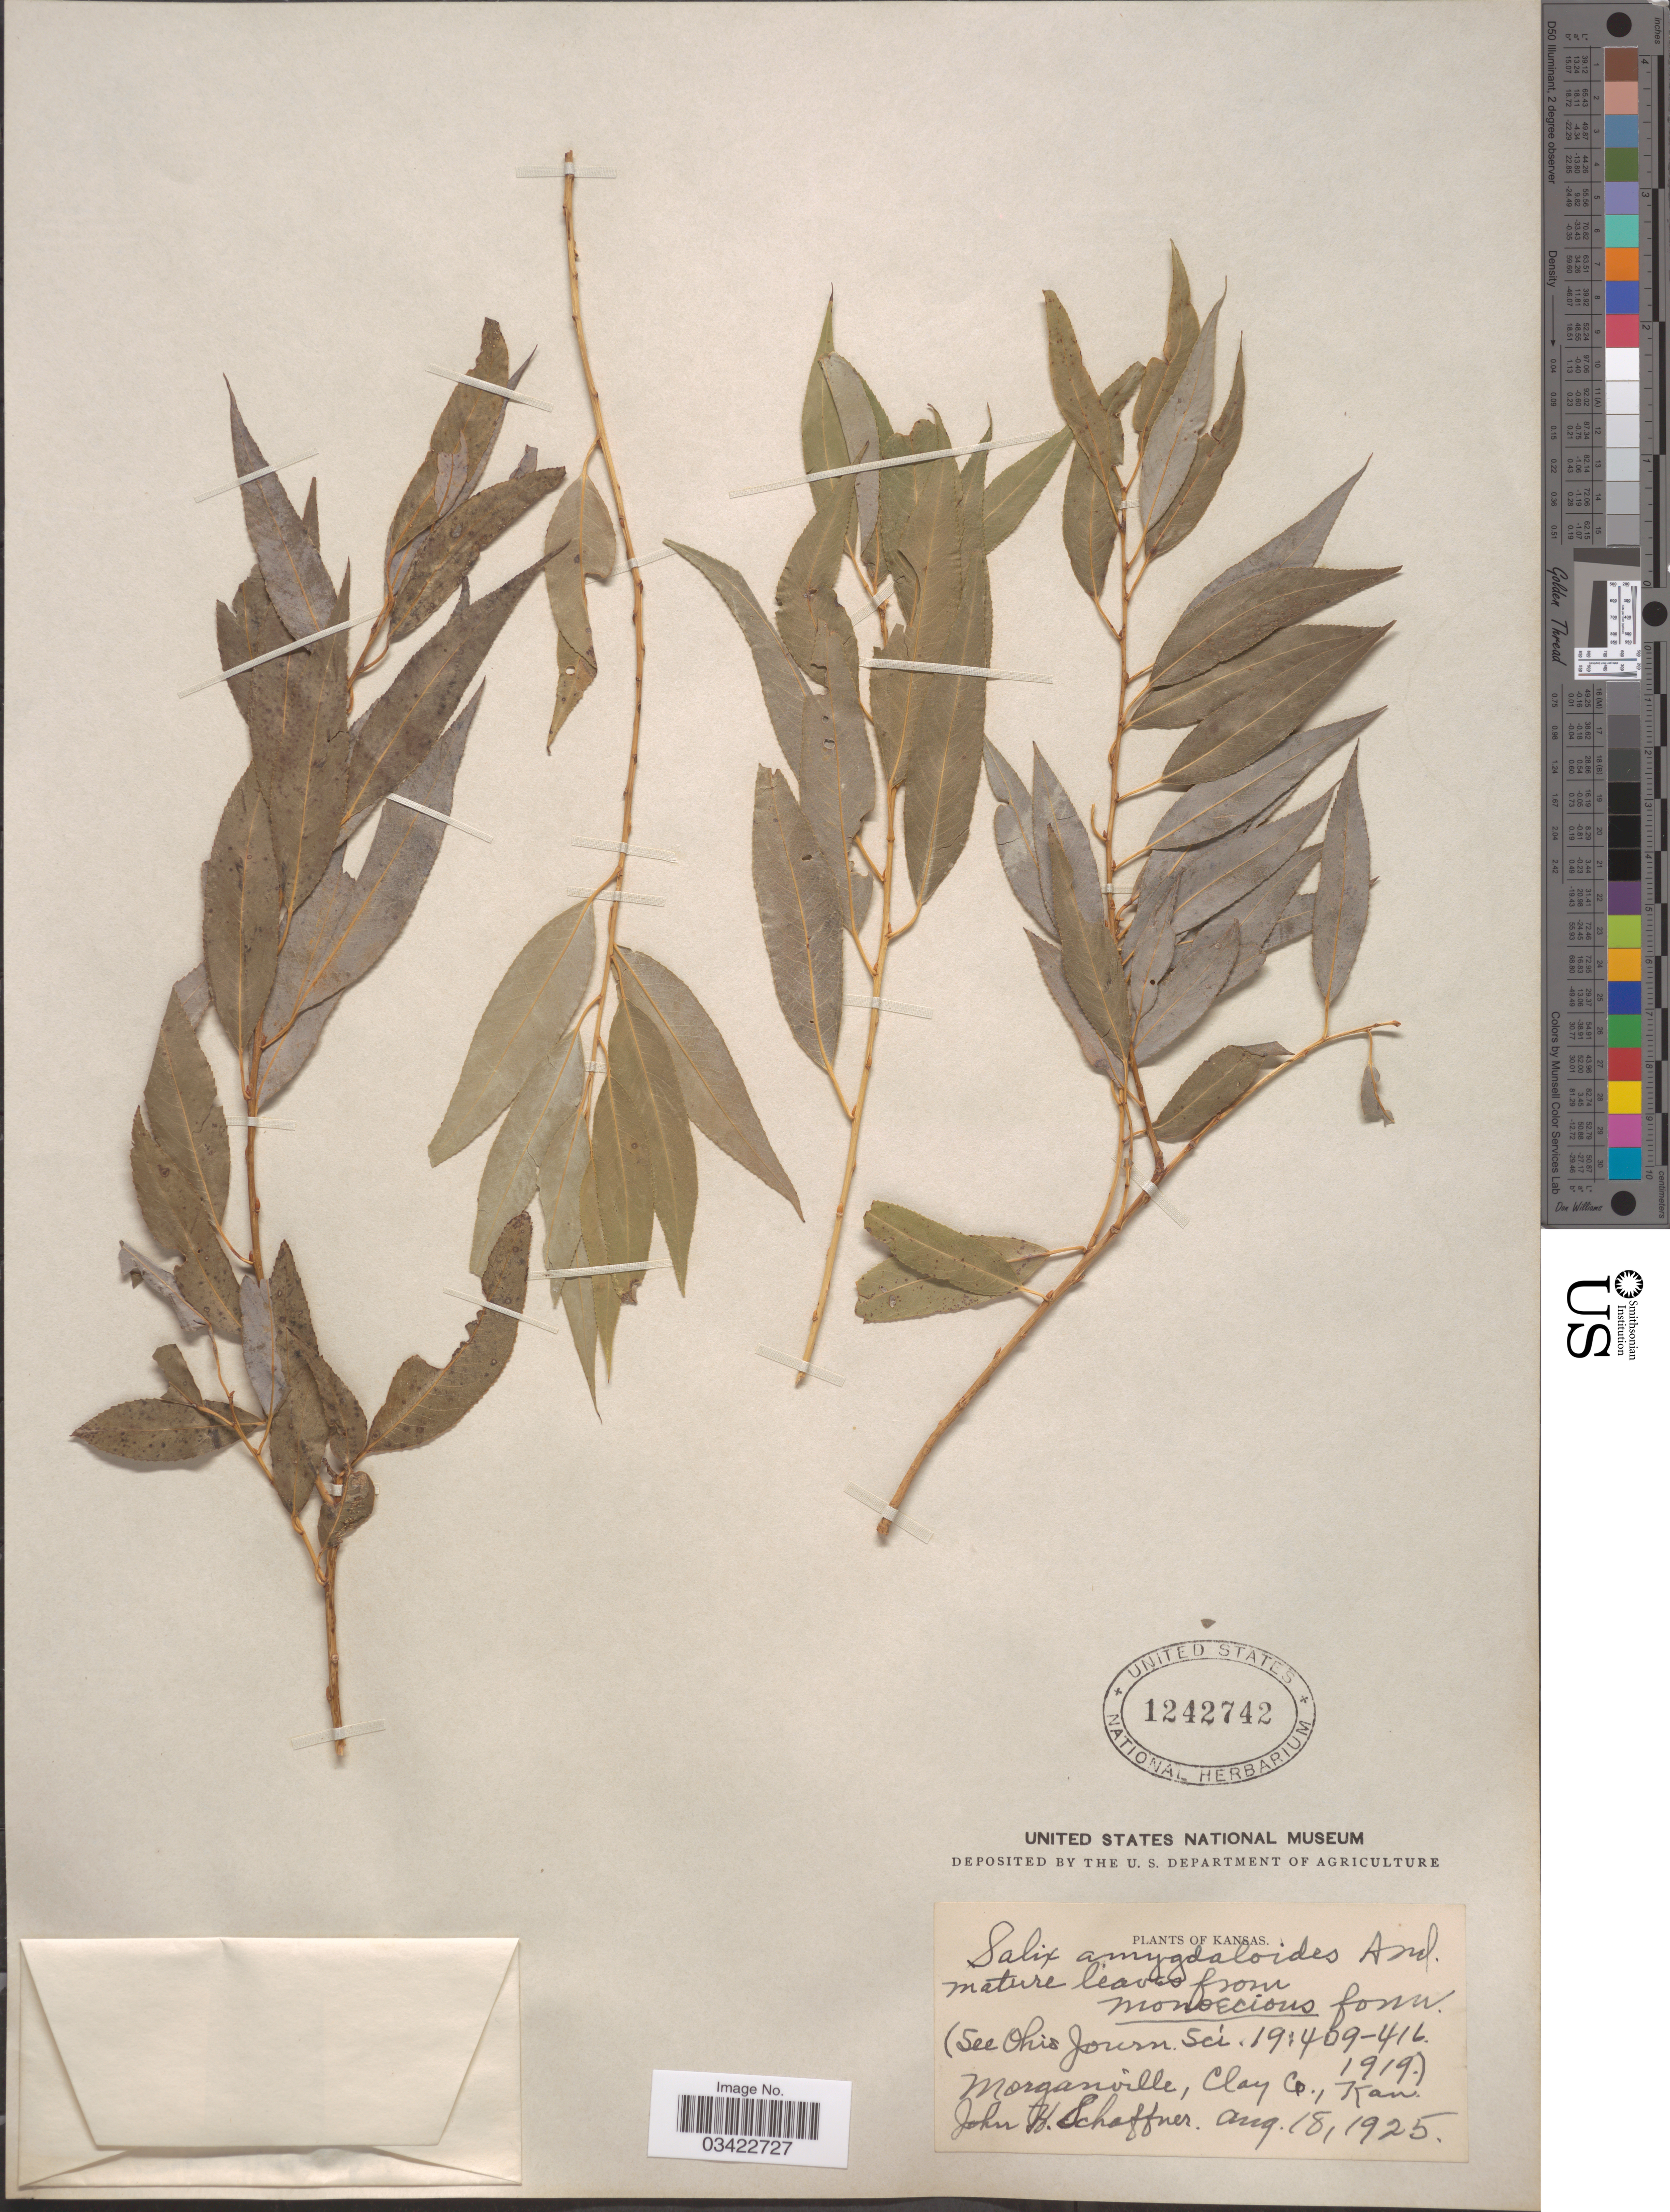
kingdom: Plantae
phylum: Tracheophyta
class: Magnoliopsida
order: Malpighiales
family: Salicaceae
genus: Salix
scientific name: Salix amygdaloides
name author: Andersson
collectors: J. H. Schaffner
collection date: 1925-08-18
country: United States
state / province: Kansas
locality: Morganville, Clay Co.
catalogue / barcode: US 1242742